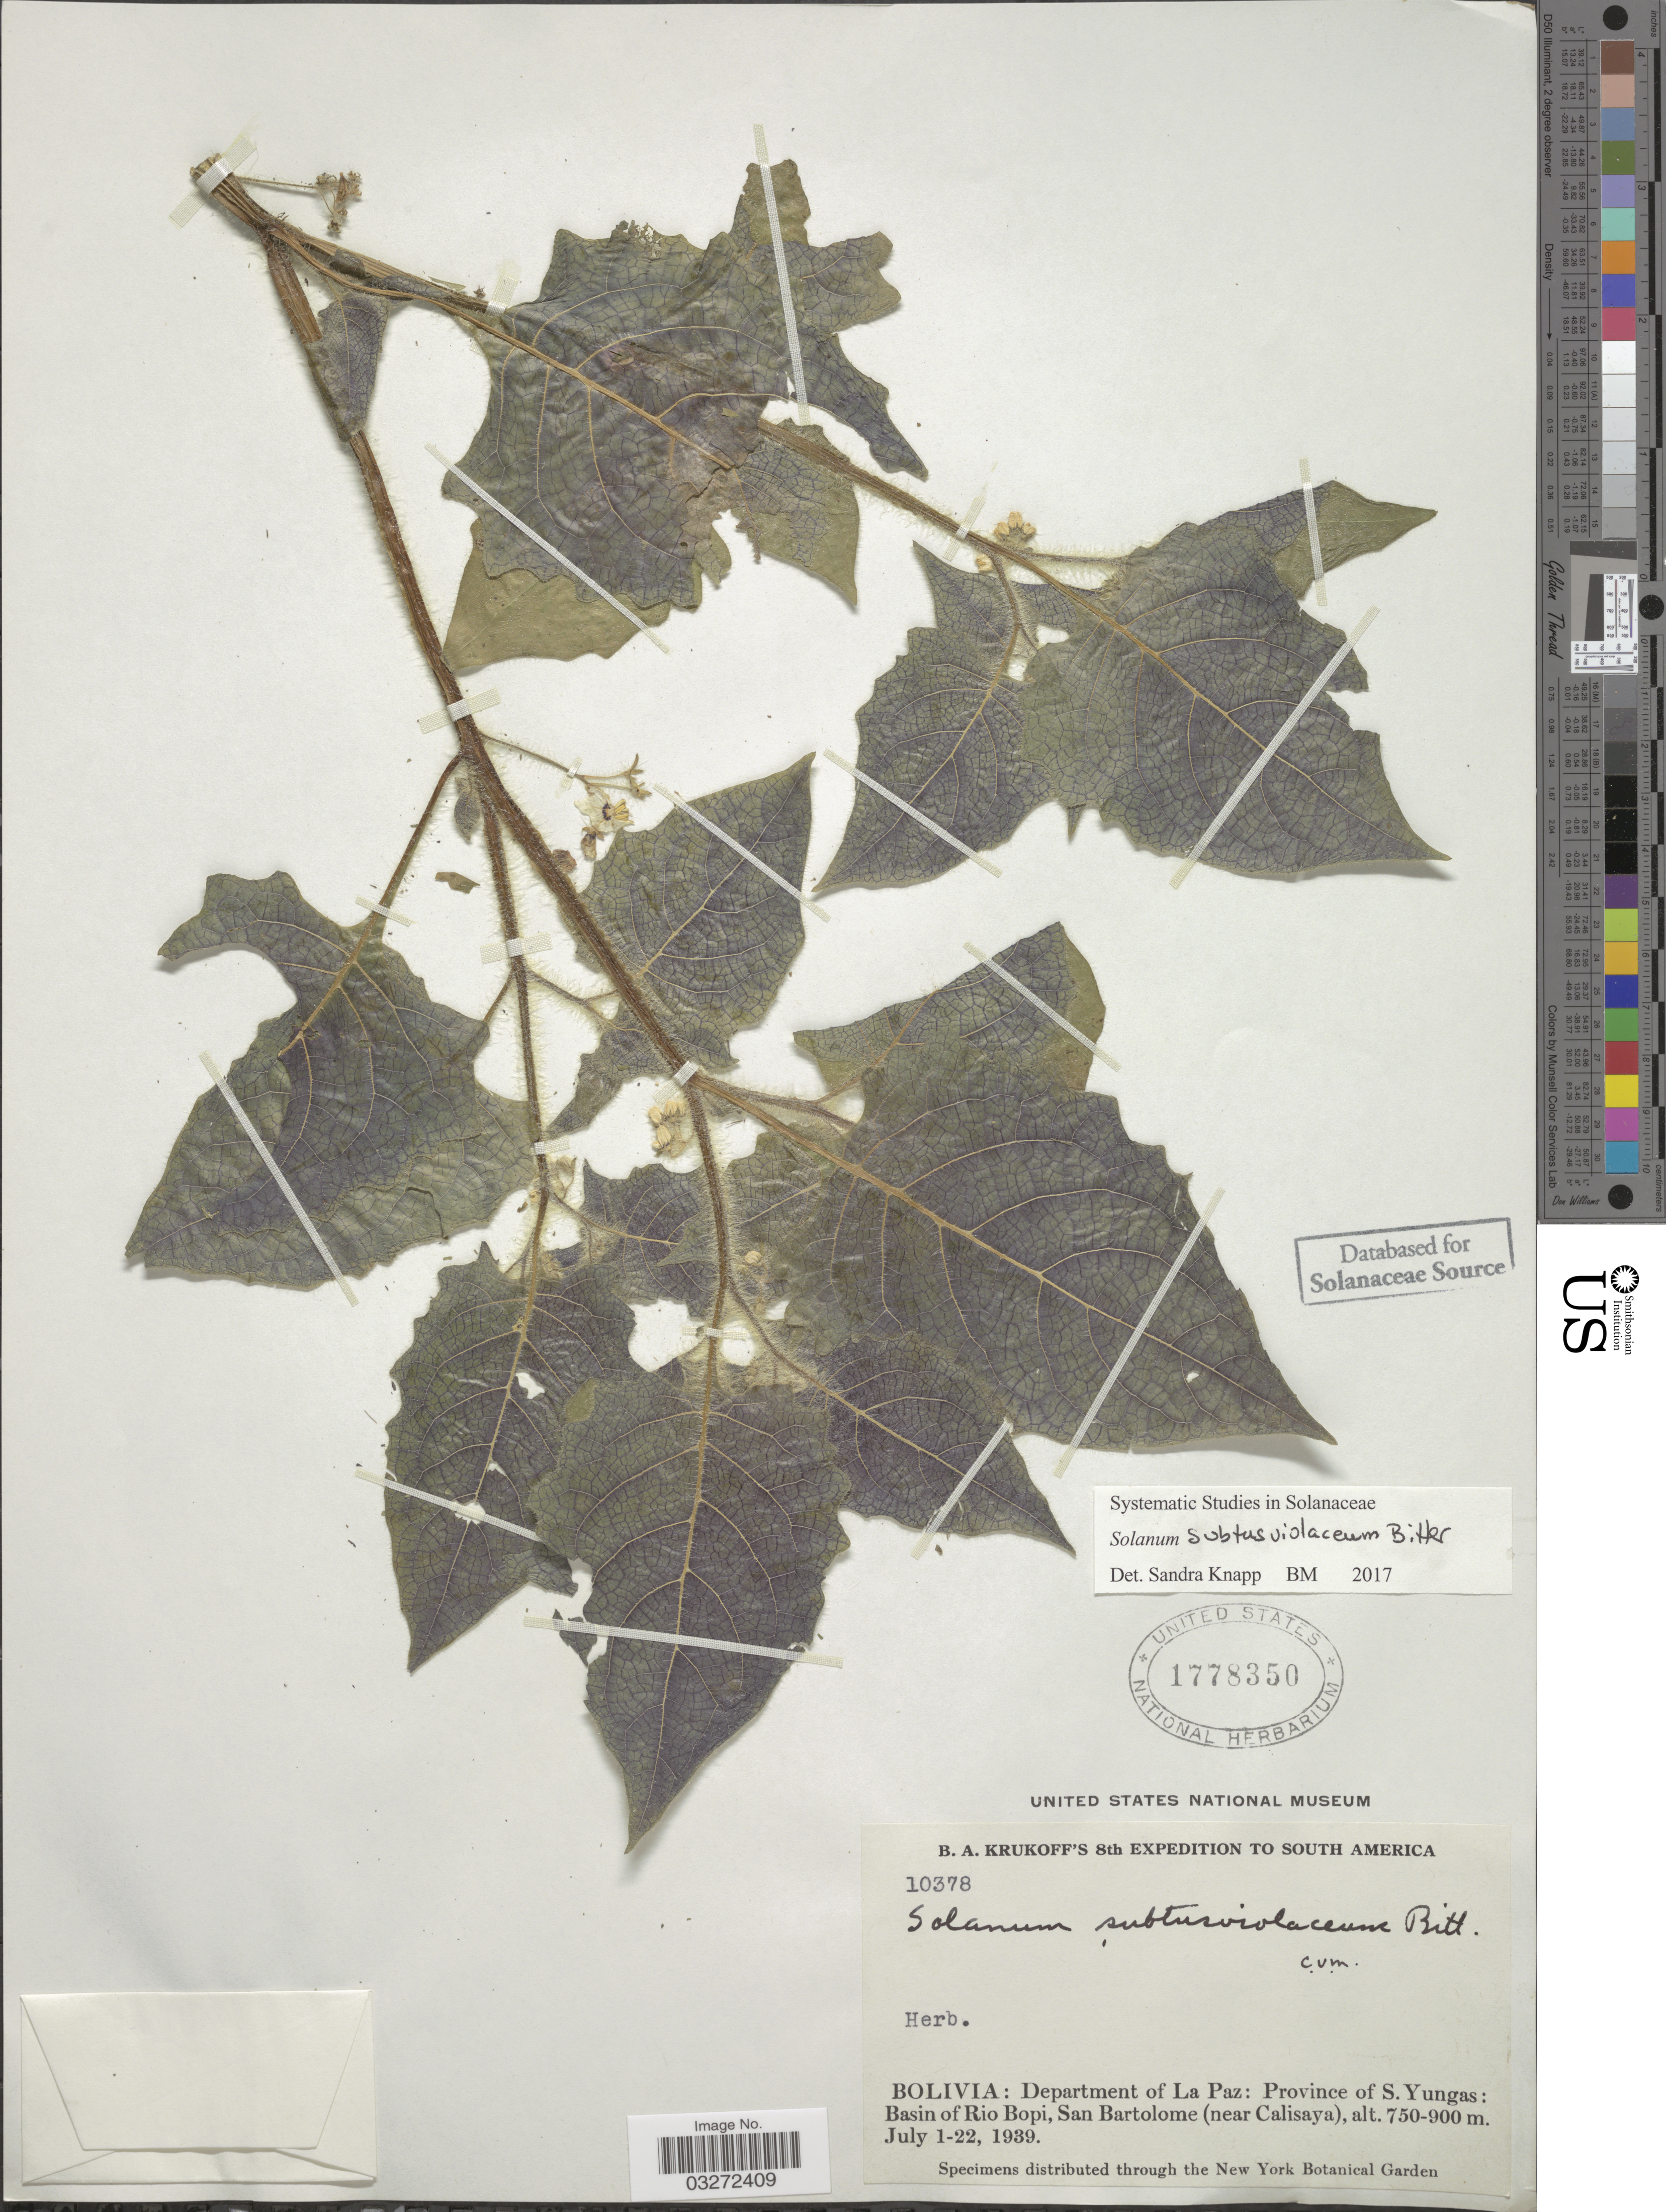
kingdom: Plantae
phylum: Tracheophyta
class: Magnoliopsida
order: Solanales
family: Solanaceae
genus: Solanum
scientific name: Solanum subtusviolaceum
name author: Bitter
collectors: B. A. Krukoff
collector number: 10378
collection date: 1939-07-01/1939-07-22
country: Bolivia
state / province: La Paz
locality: Department of La Paz: Province of S. Yungas: Basin of Rio Bopi, San Bartolome (near Calisaya).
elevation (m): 750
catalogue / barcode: US 1778350